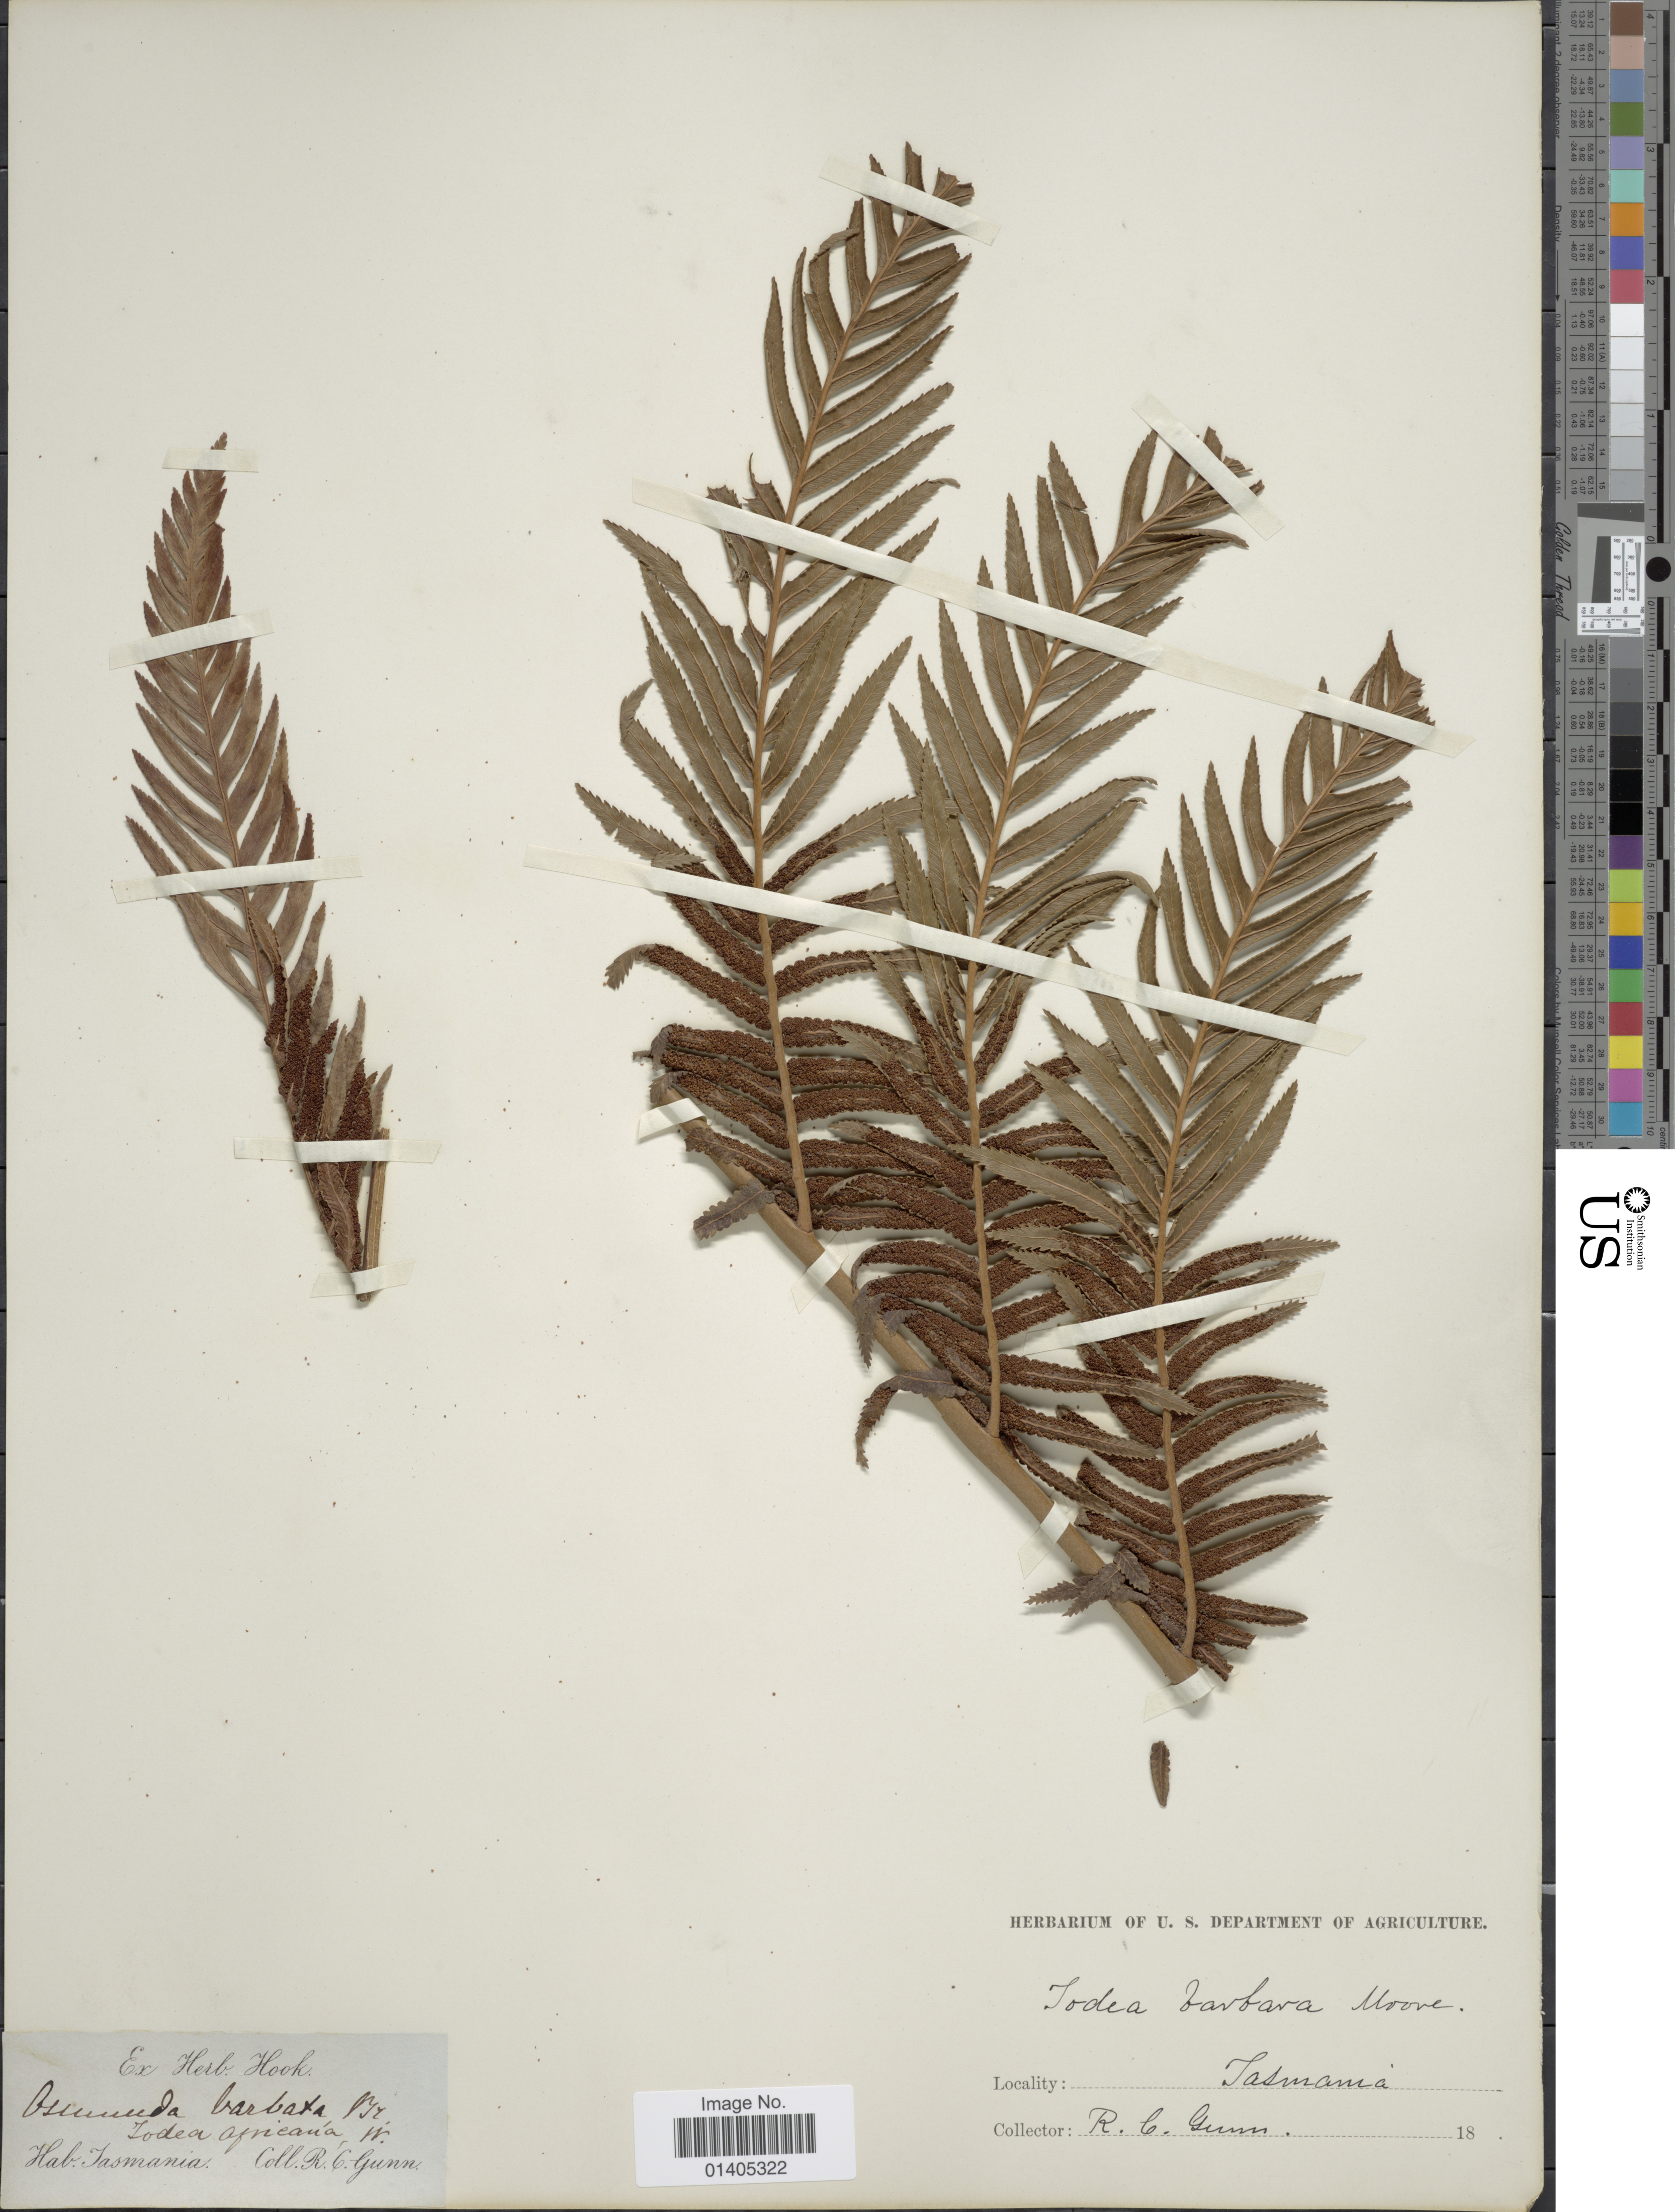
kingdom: Plantae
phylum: Tracheophyta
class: Polypodiopsida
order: Osmundales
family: Osmundaceae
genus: Todea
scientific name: Todea barbara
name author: T. Moore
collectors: R. Gunn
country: Australia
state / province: Tasmania